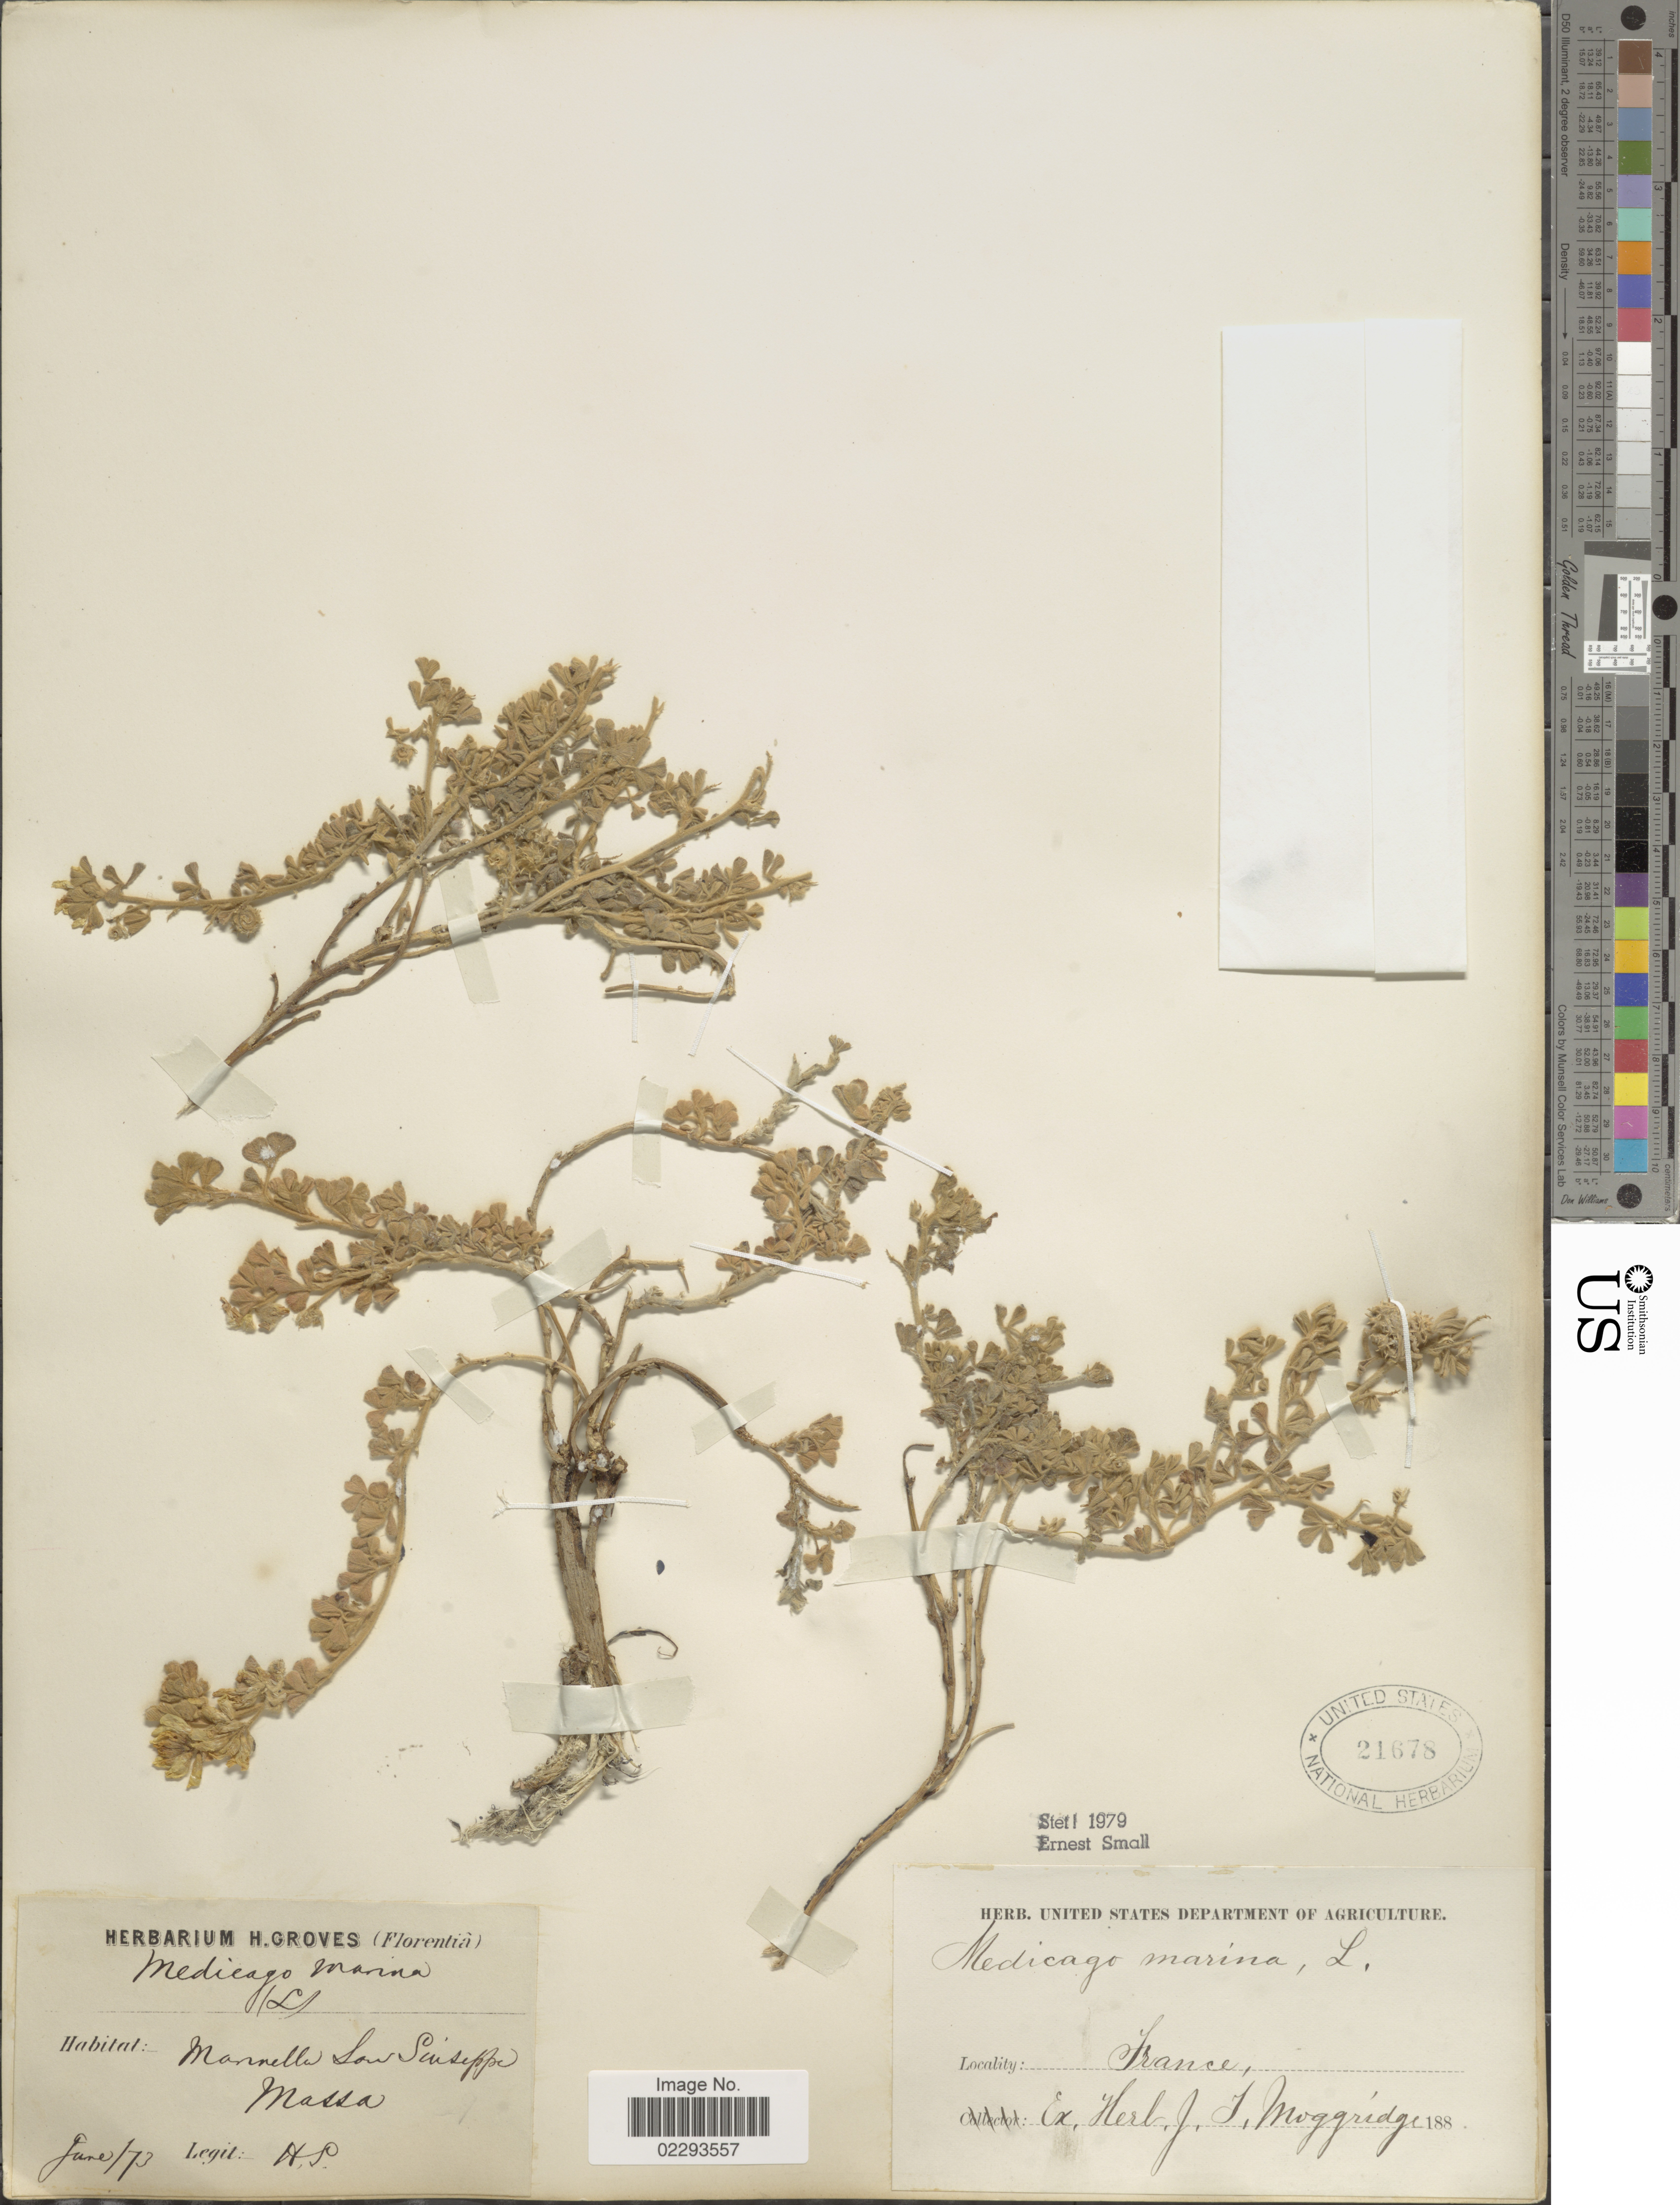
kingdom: Plantae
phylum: Tracheophyta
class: Magnoliopsida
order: Fabales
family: Fabaceae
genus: Medicago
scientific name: Medicago marina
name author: L.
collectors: H. Groves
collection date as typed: Transcribed d/m/y: /6/73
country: France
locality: Marnella Low Suseppe Massa [interpreted]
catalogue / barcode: US 21678-2